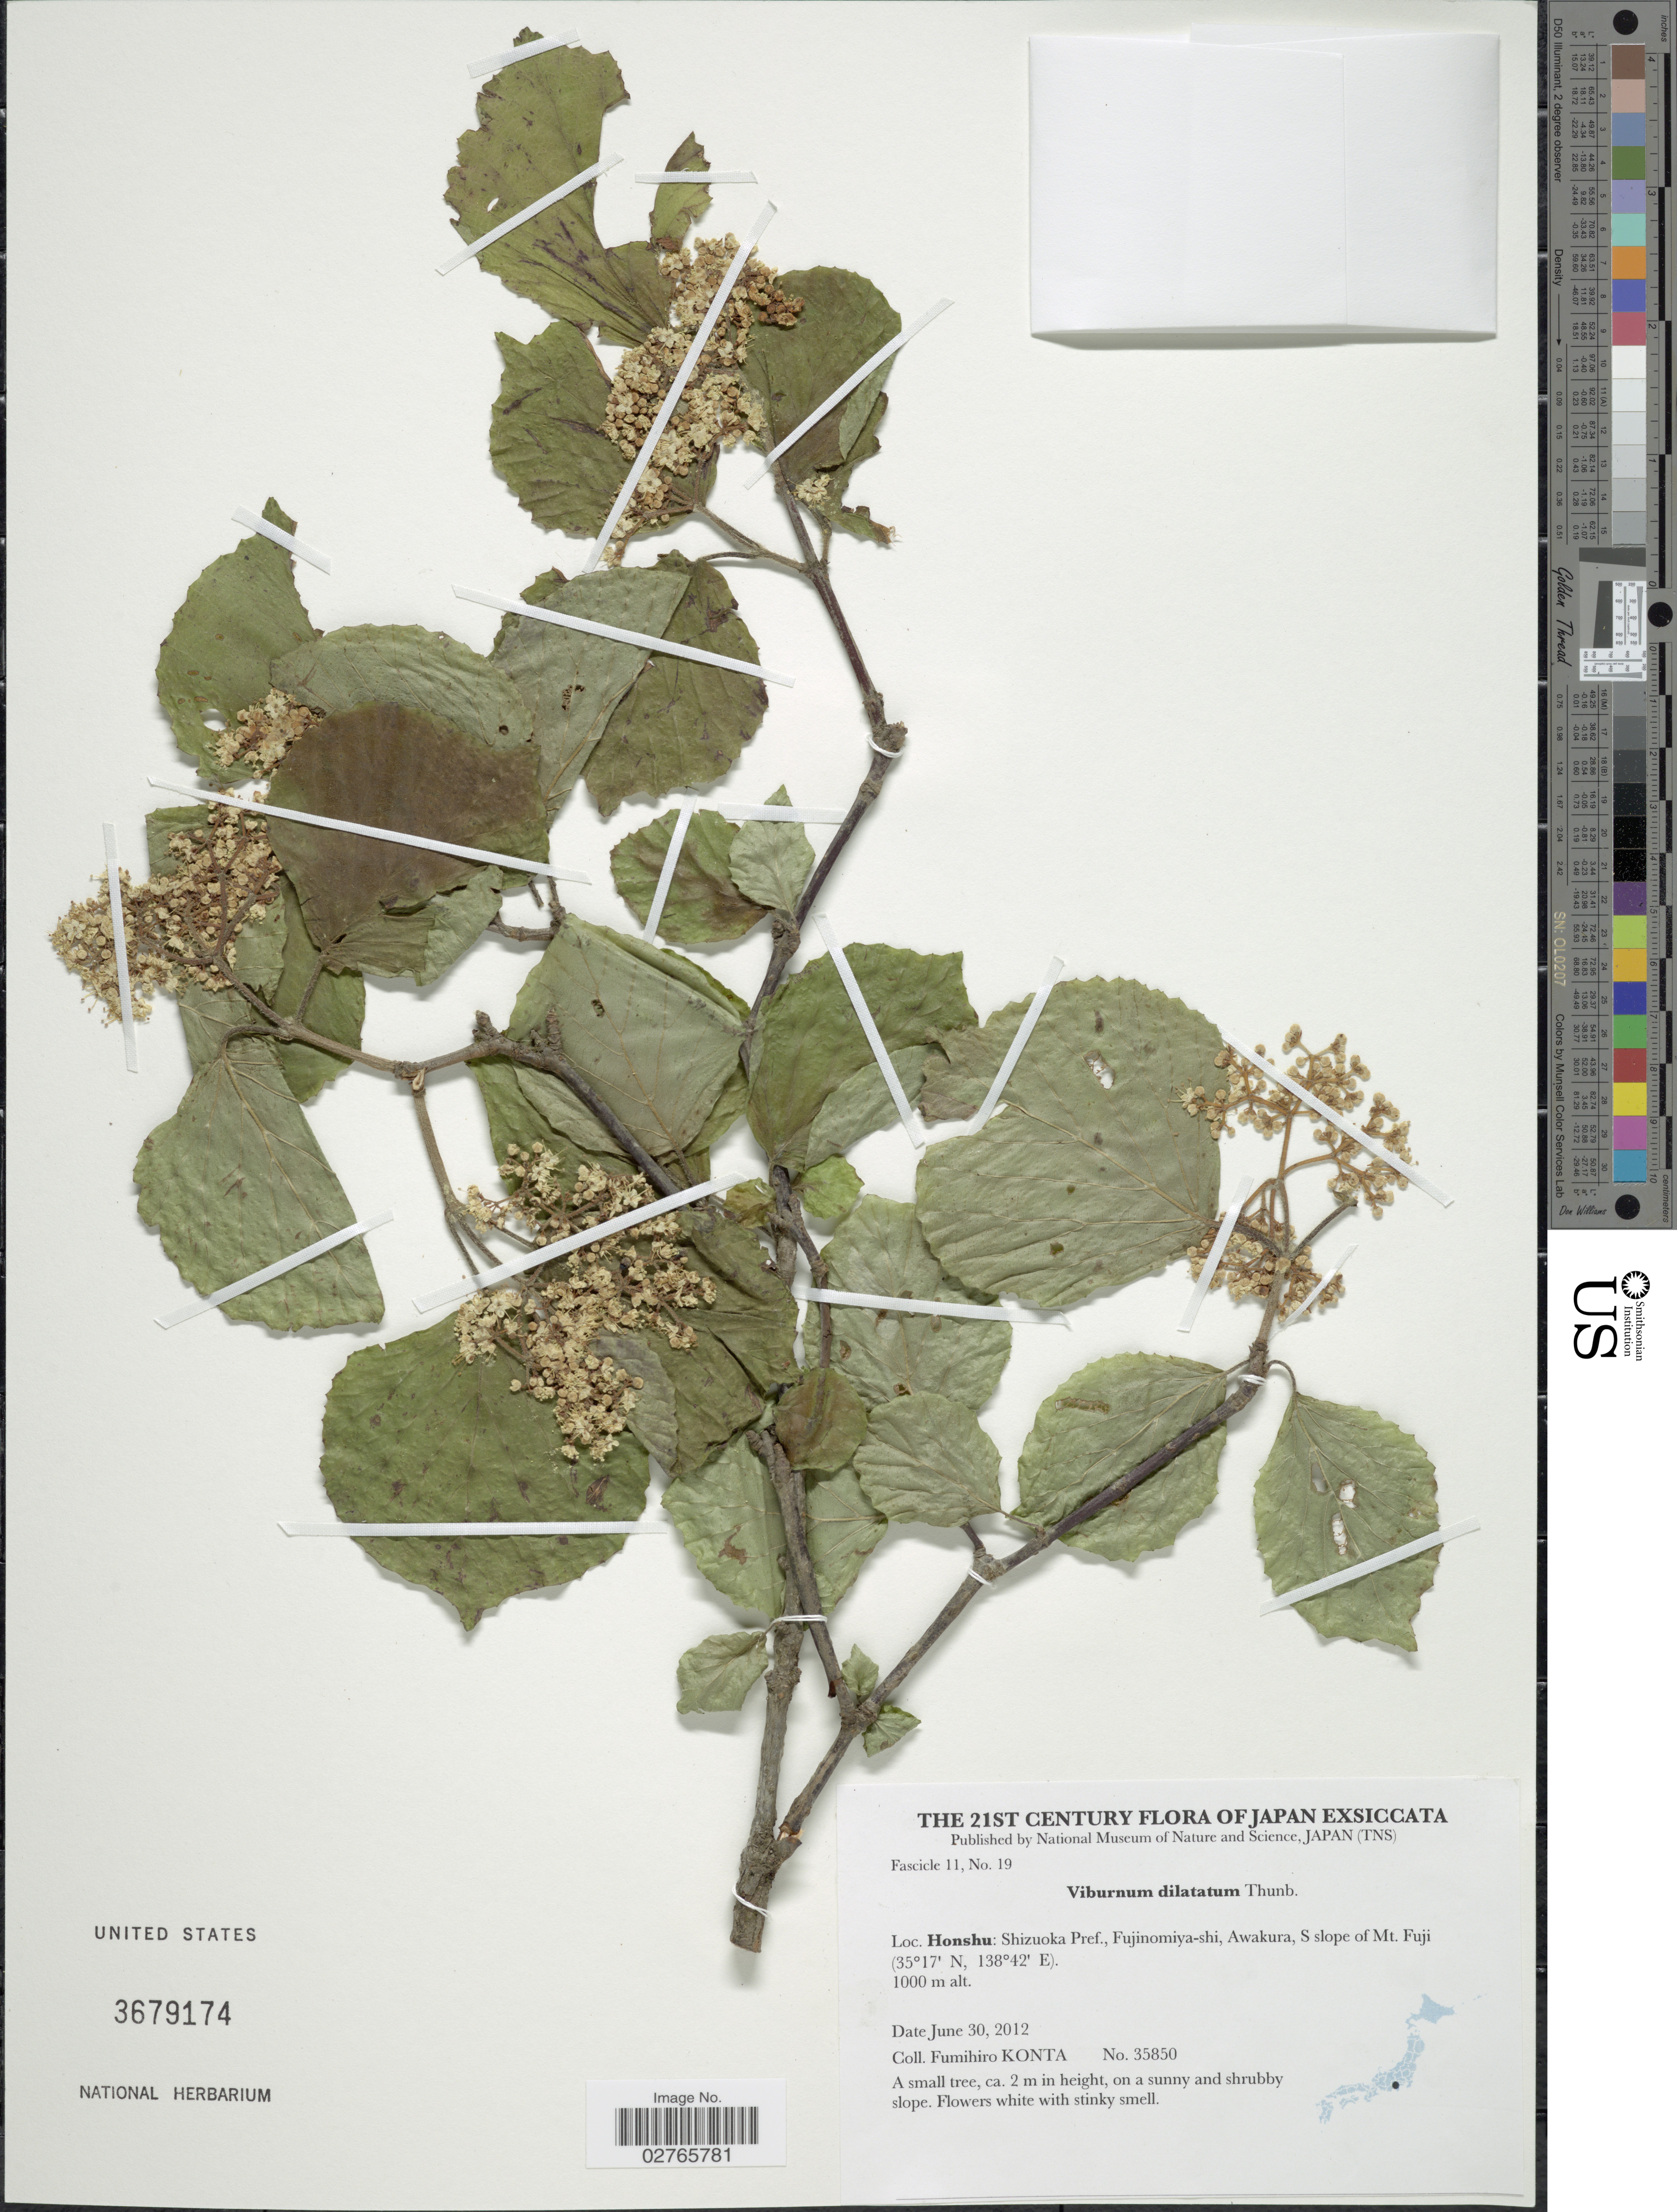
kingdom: Plantae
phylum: Tracheophyta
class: Magnoliopsida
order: Dipsacales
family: Viburnaceae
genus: Viburnum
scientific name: Viburnum dilatatum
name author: Thunb.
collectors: F. Konta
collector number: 35850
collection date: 2012-06-30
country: Japan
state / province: Sizuoka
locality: Honshu: Shizuoka Pref., Fujinomiya-shi, Awakura, S slope of Mt. Fuji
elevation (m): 1000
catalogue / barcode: US 3679174